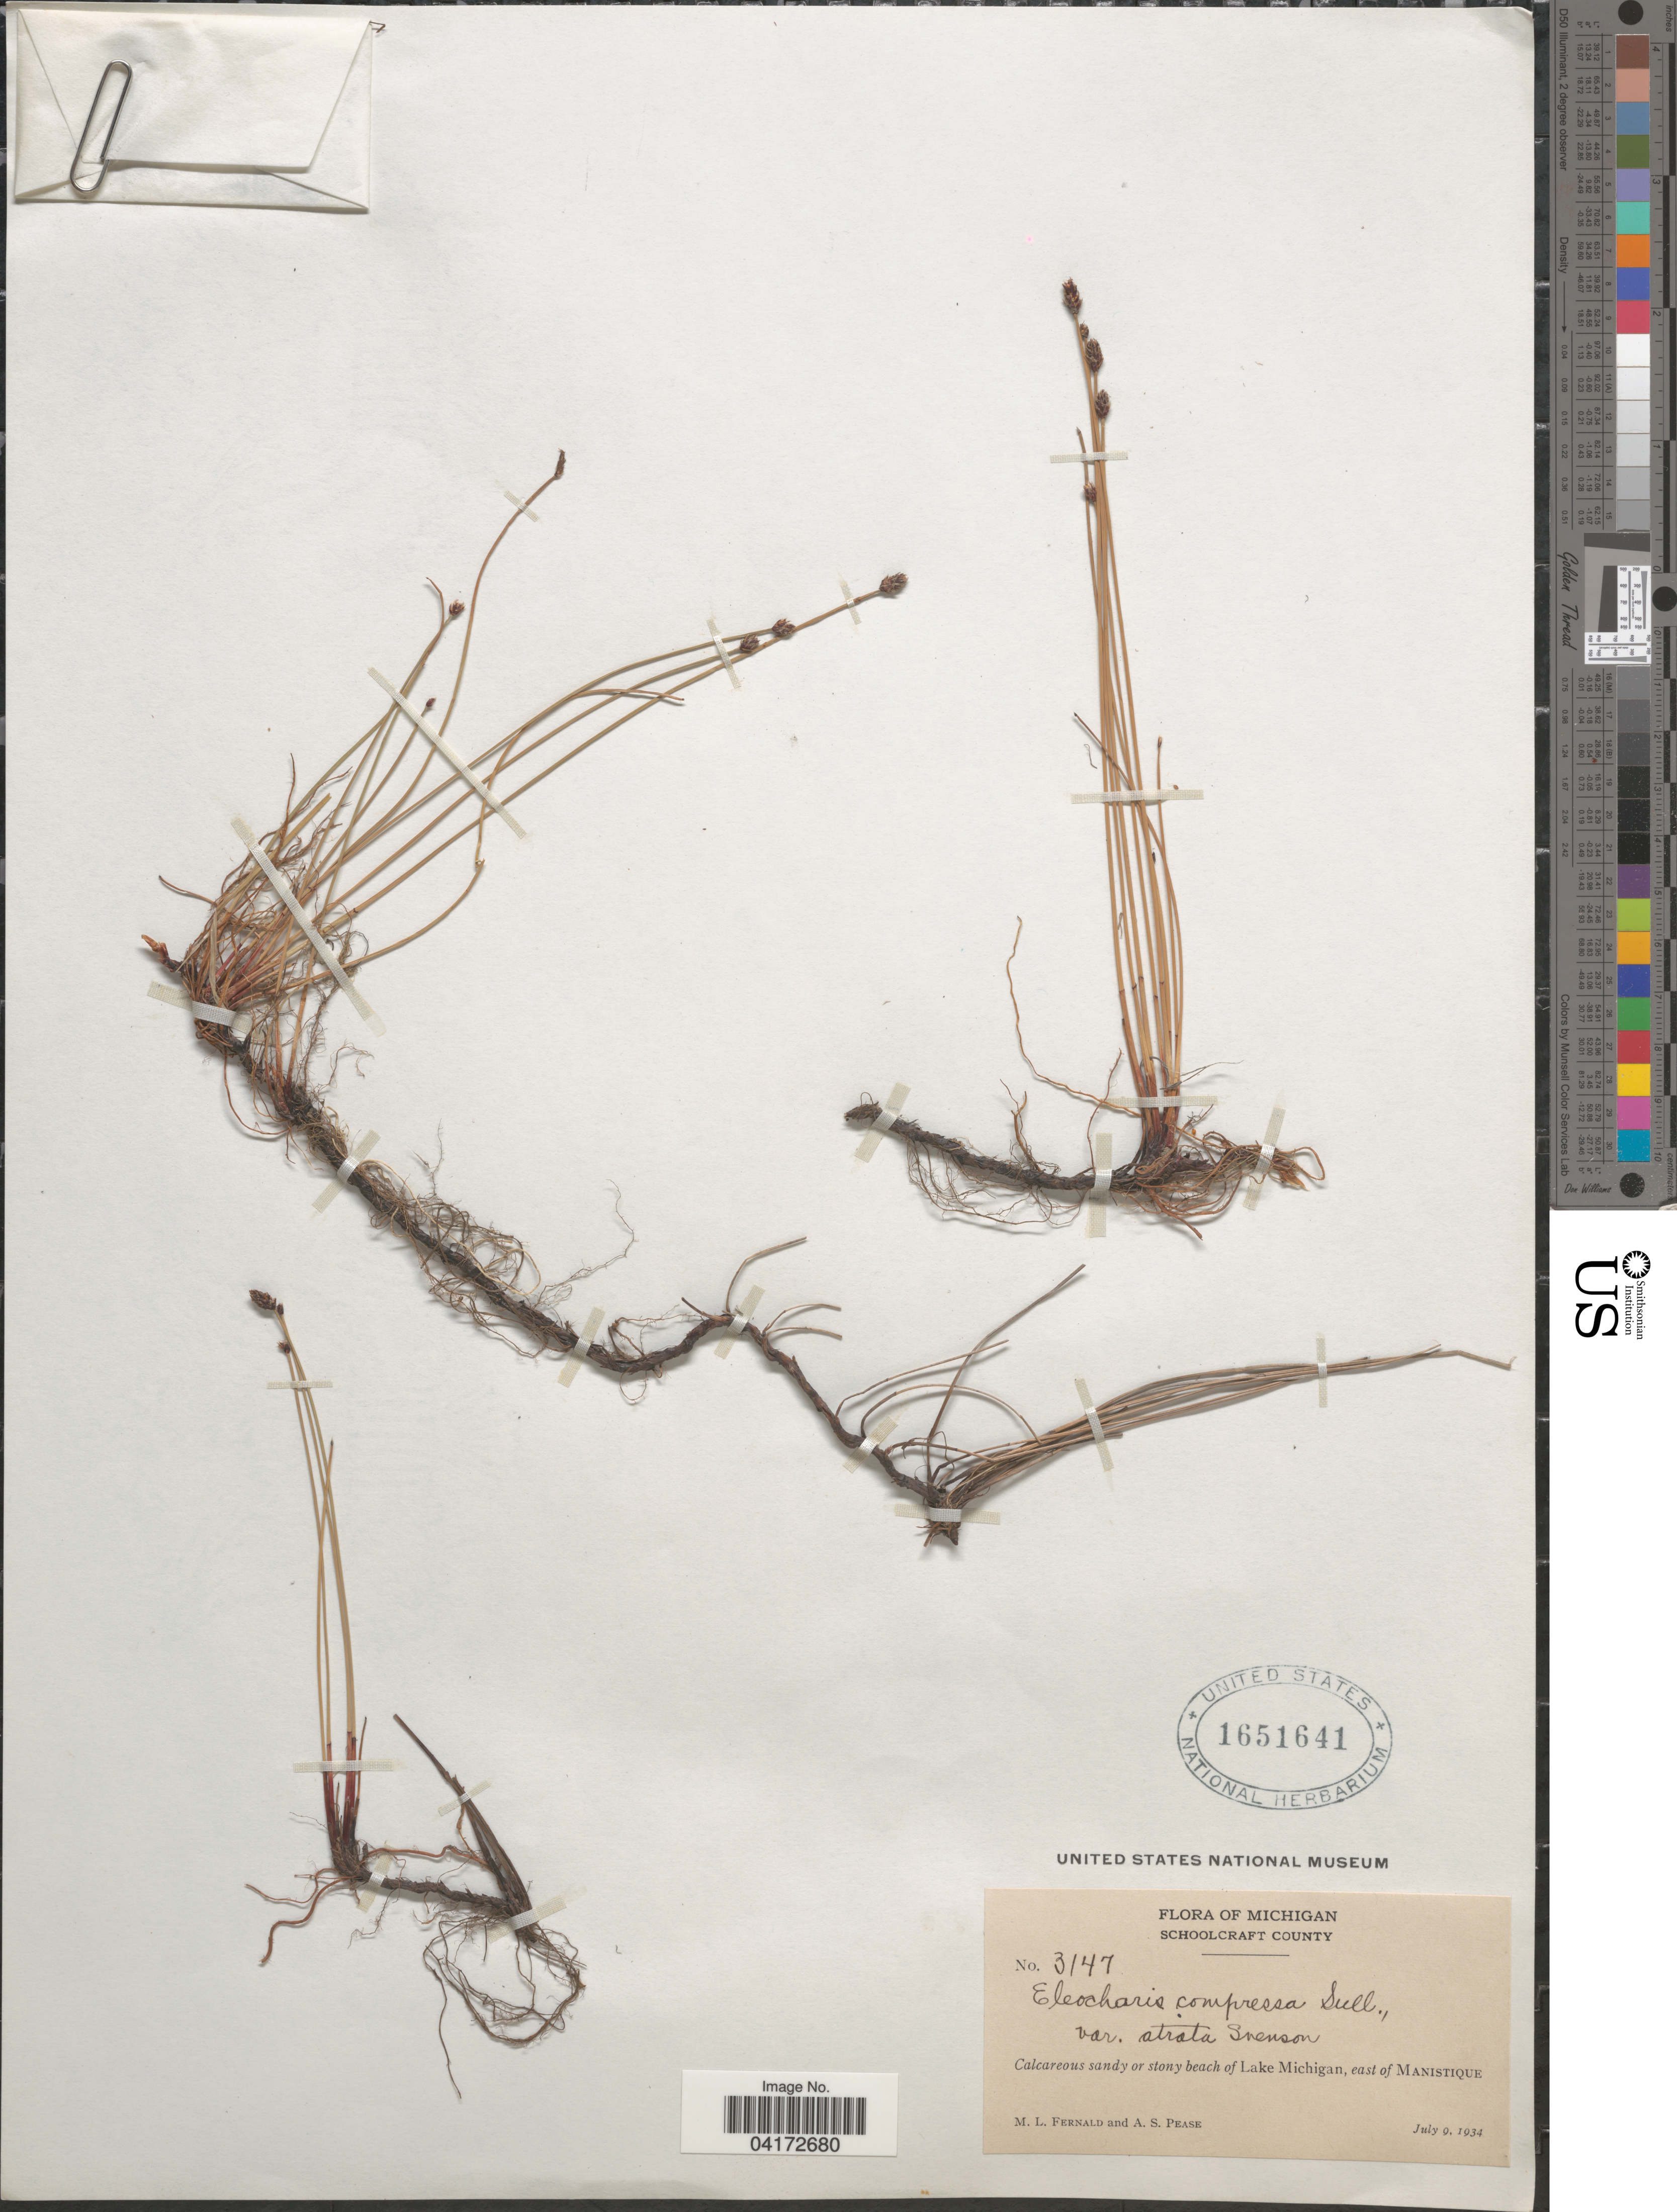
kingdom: Plantae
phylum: Tracheophyta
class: Liliopsida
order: Poales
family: Cyperaceae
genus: Eleocharis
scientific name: Eleocharis compressa var. atrata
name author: Svenson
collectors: M. L. Fernald & A. S. Pease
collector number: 3147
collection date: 1934-07-09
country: United States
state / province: Michigan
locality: Schoolcraft County. Calcareous sandy or stony beach of Lake Michigan, east of Manistique.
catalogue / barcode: US 1651641